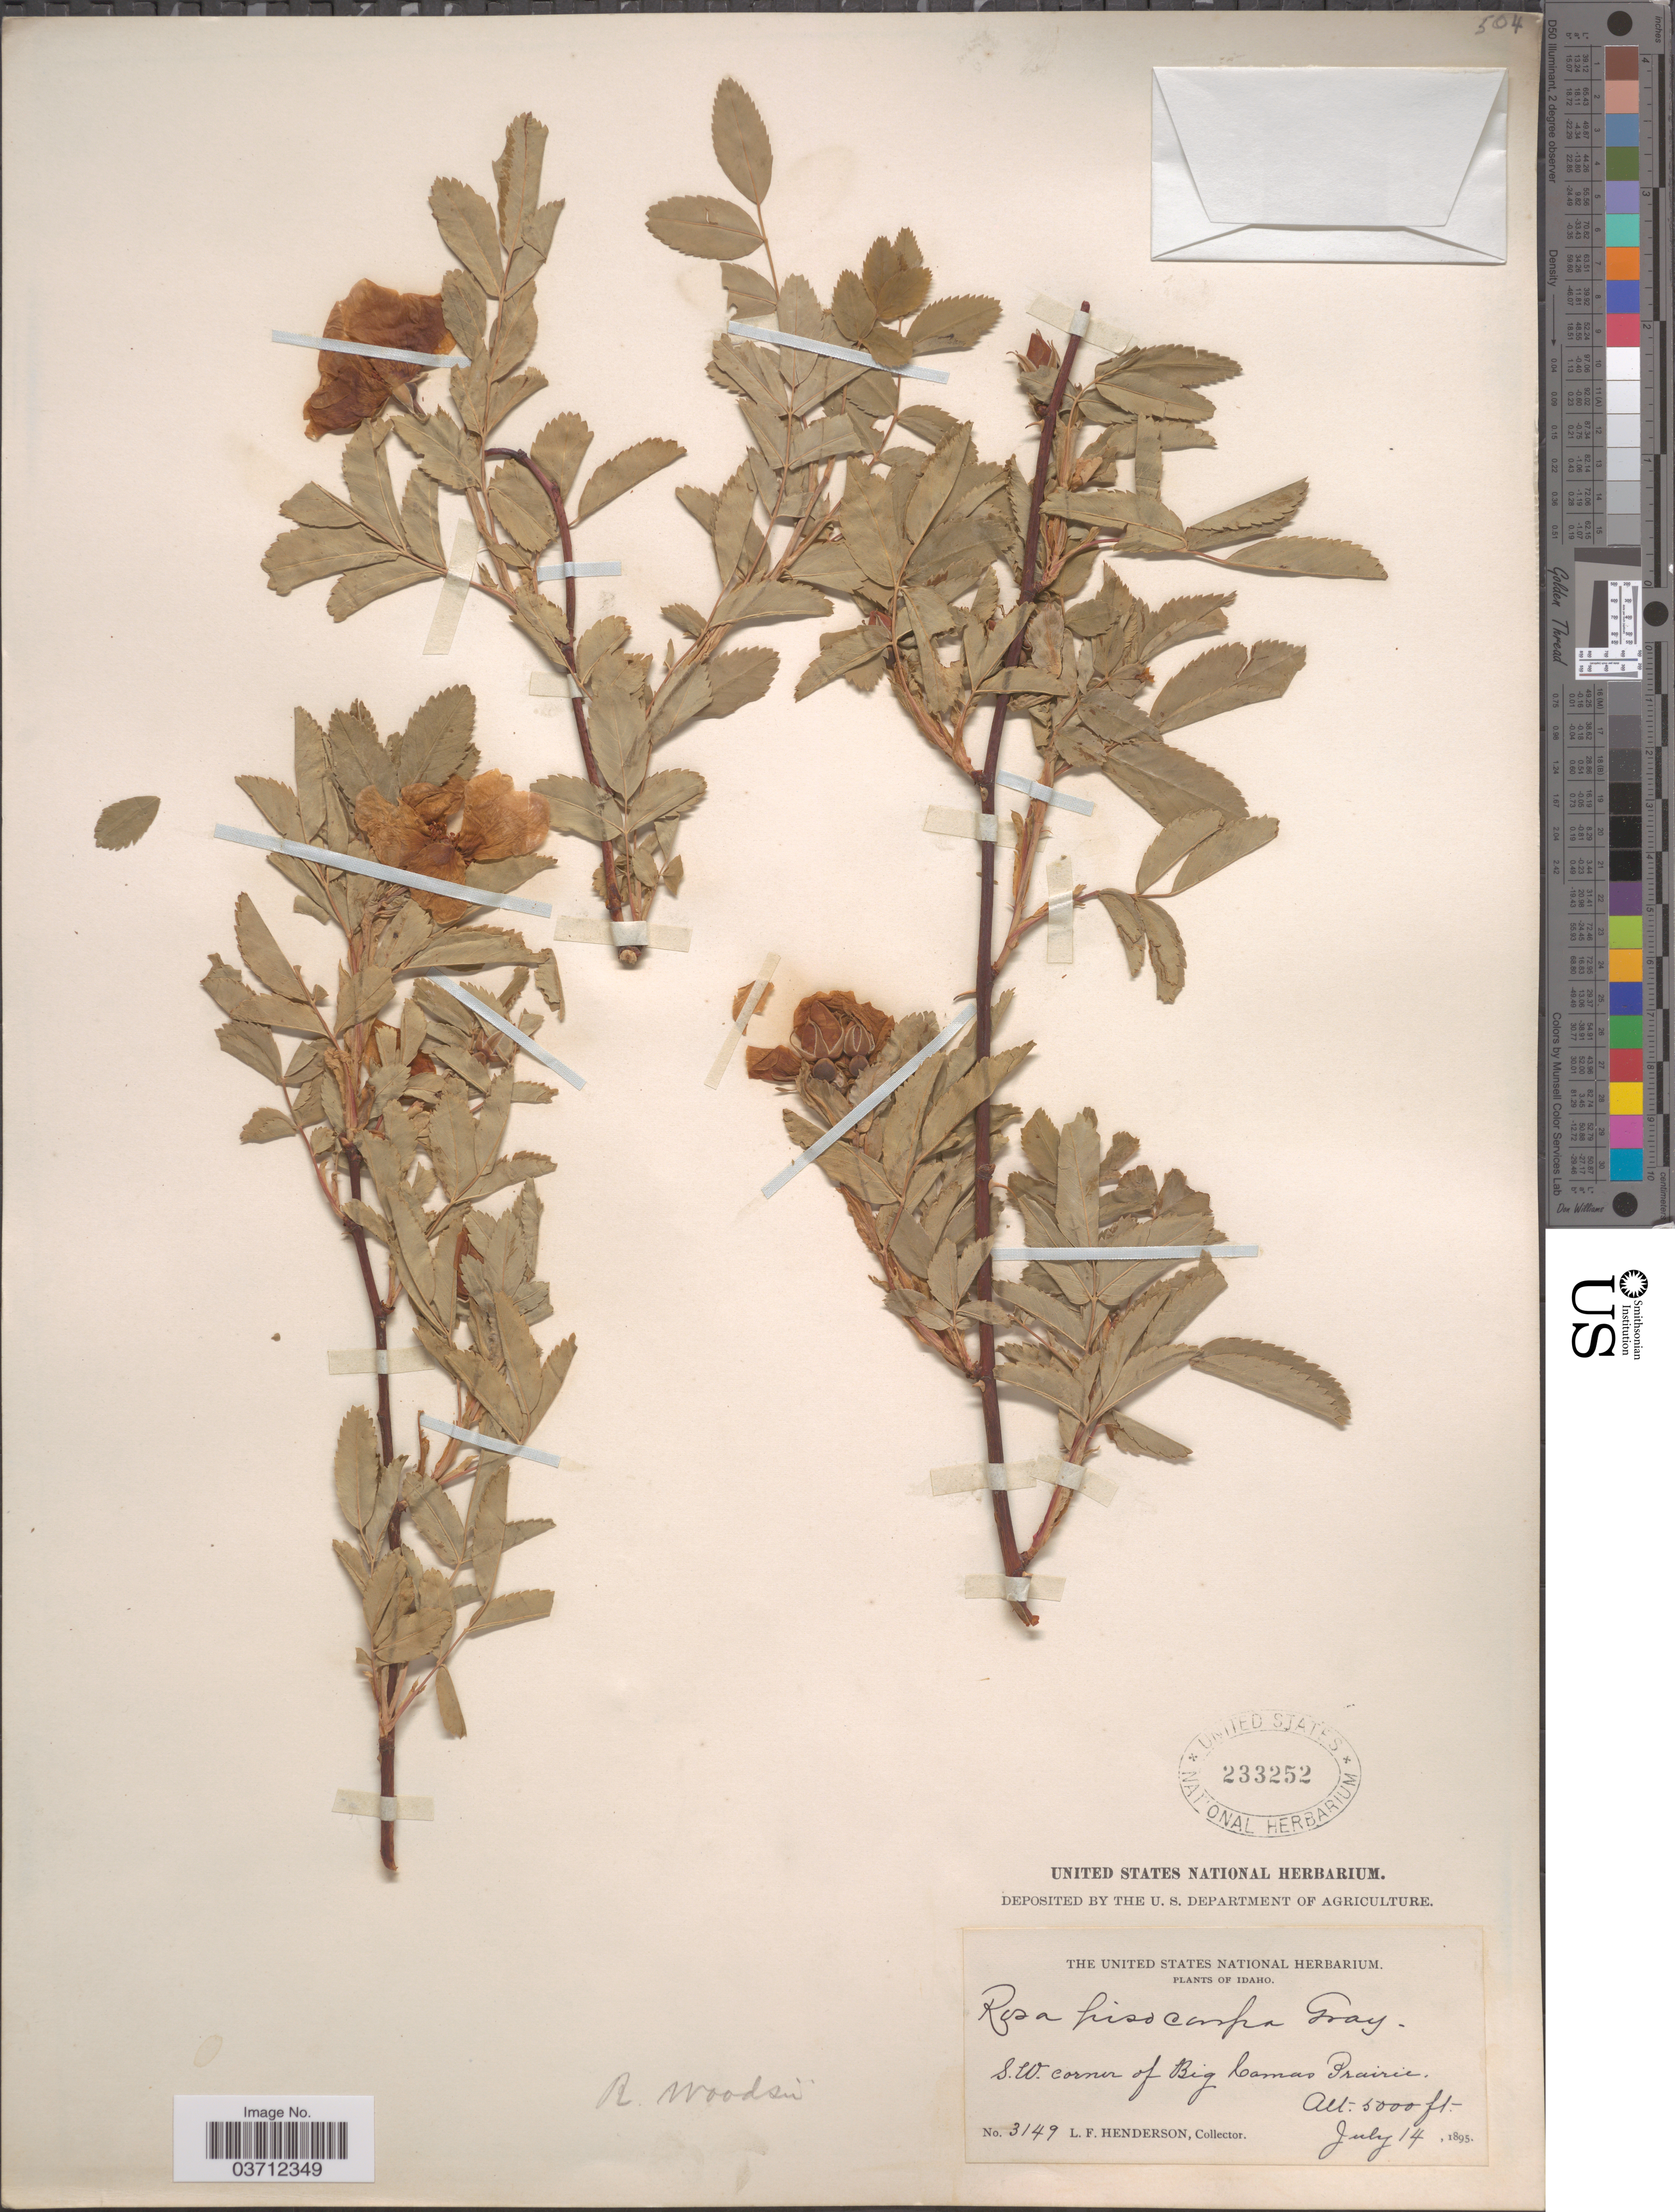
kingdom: Plantae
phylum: Tracheophyta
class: Magnoliopsida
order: Rosales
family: Rosaceae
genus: Rosa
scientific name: Rosa woodsii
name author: Lindl.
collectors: L. Henderson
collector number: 3149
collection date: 1895-07-14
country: United States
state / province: Idaho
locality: S.W. corner of Big Camas Prairie.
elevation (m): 1524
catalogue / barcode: US 233252